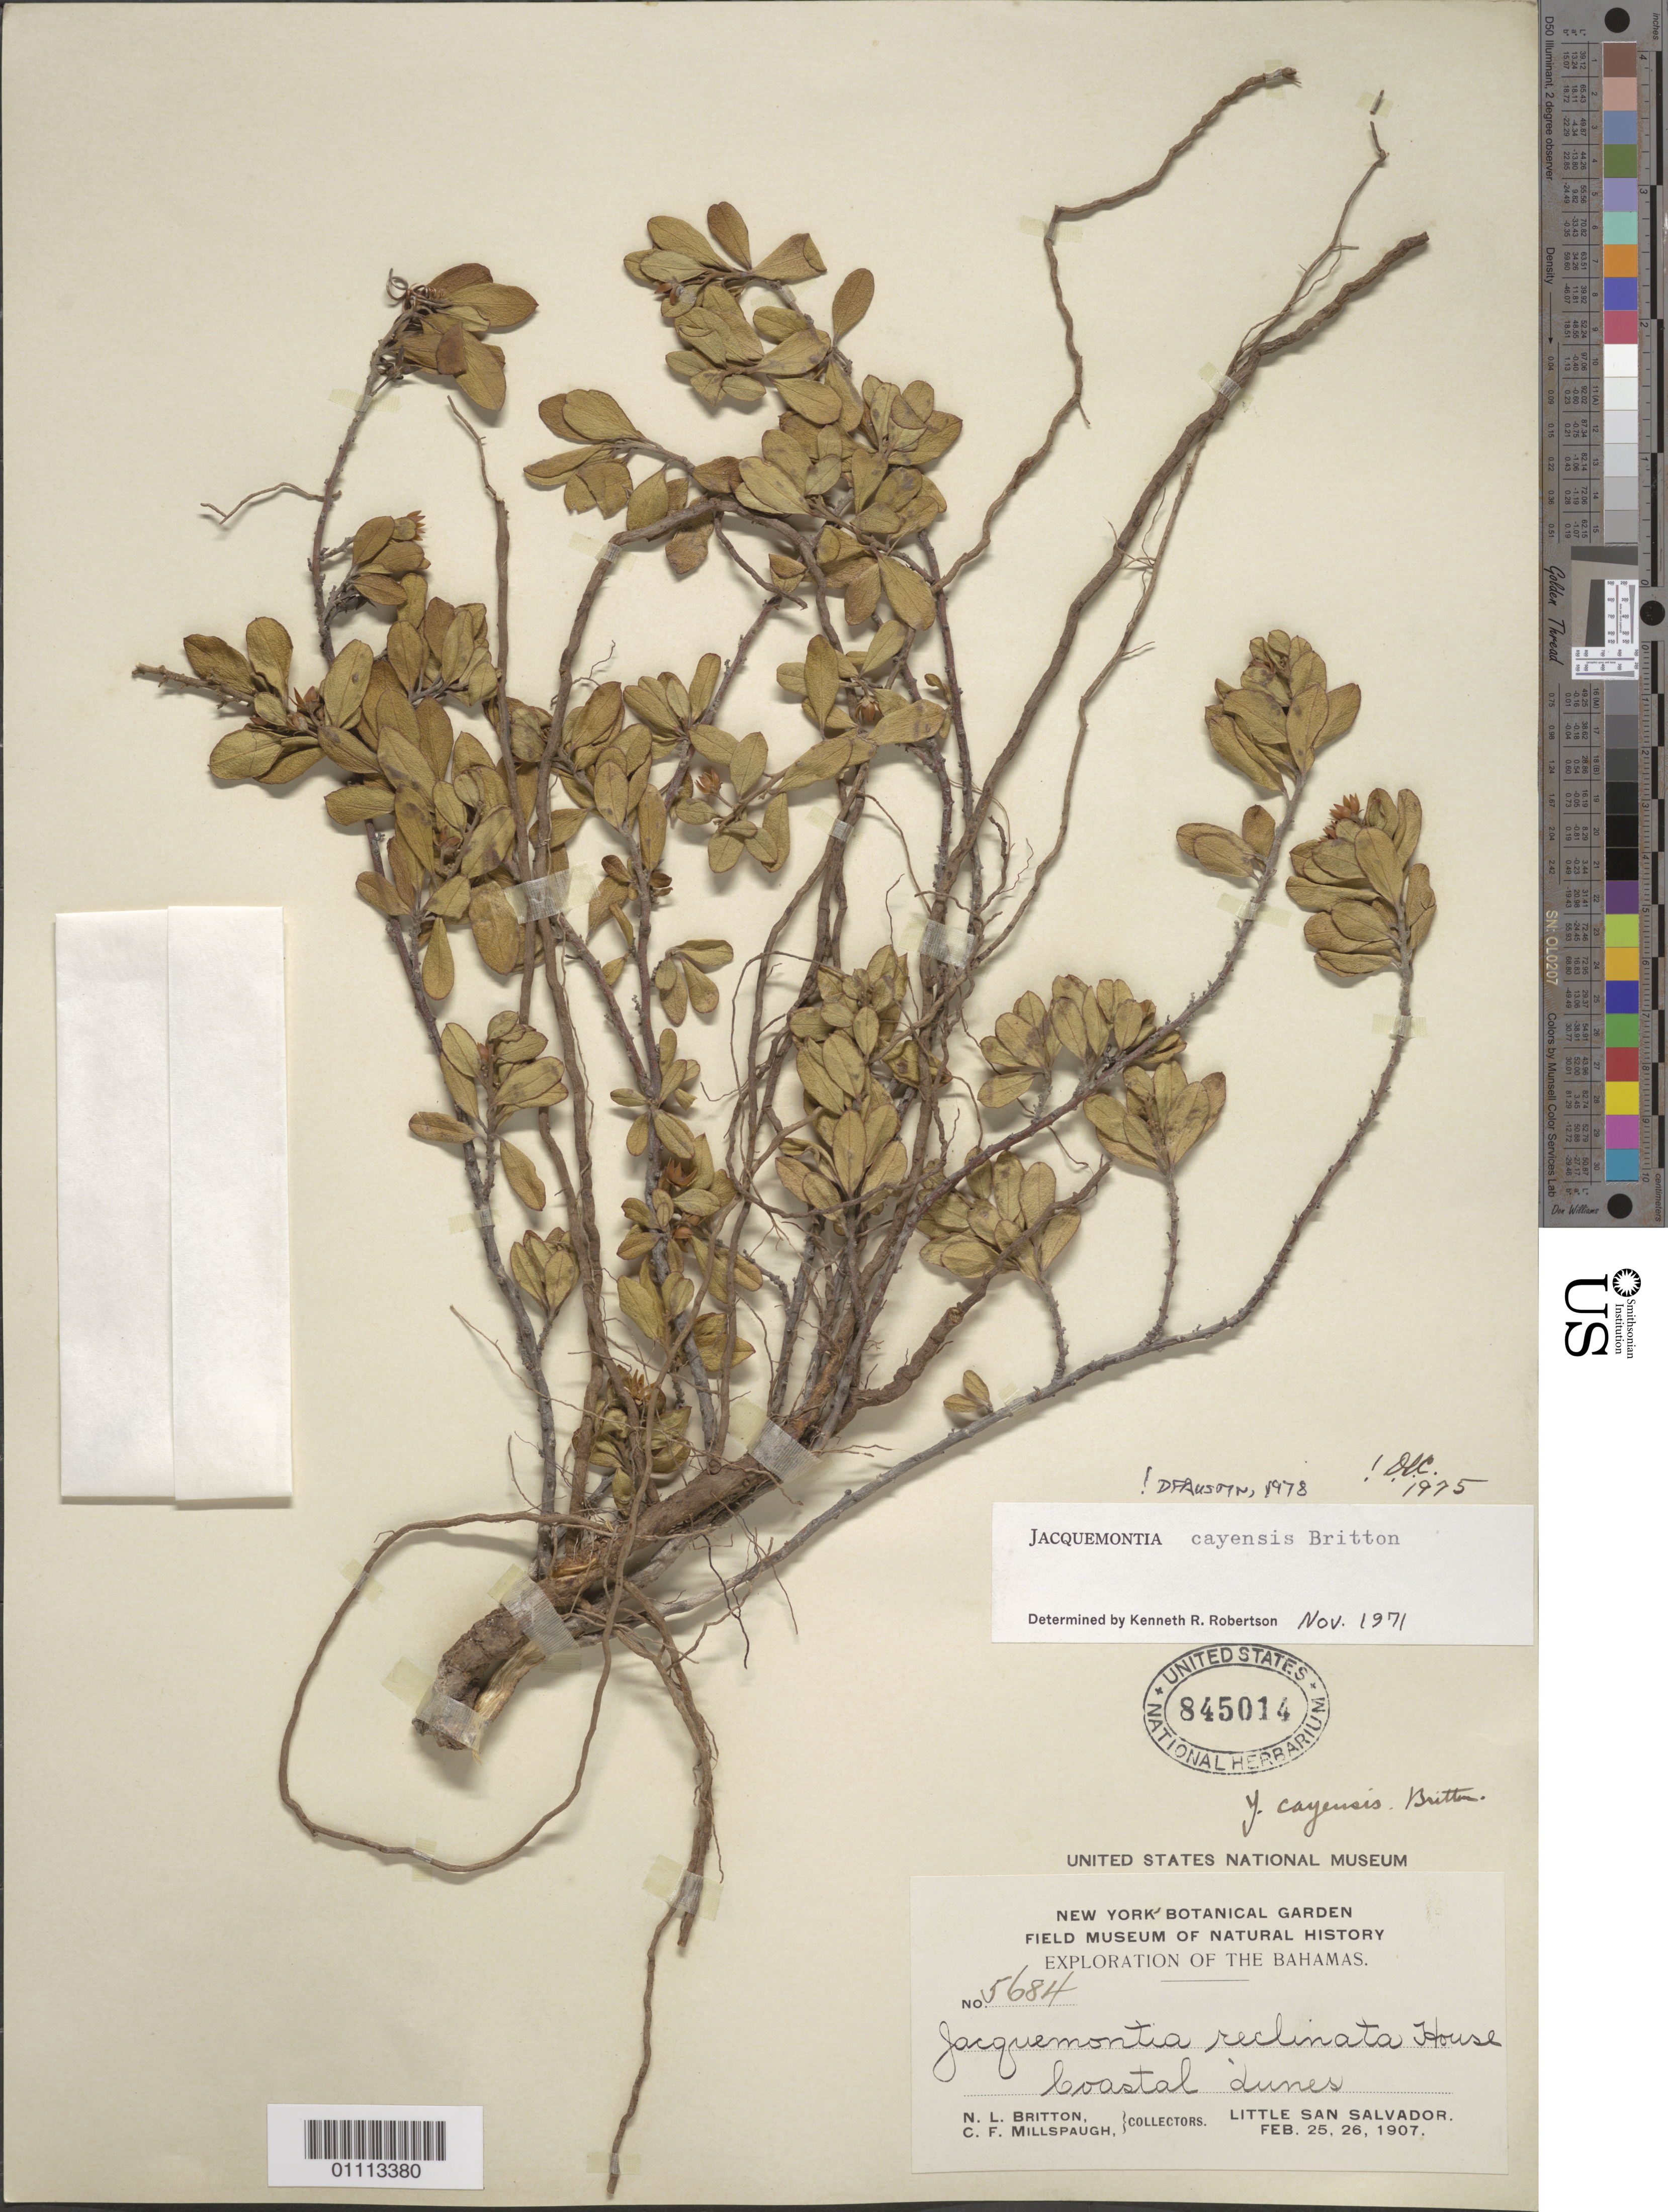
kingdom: Plantae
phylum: Tracheophyta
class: Magnoliopsida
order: Solanales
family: Convolvulaceae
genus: Jacquemontia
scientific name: Jacquemontia cayensis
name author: Britton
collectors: N. Britton & C. F. Millspaugh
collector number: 5684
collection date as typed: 25 Feb 1907 and 26 Feb 1907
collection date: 1907-02-25,1907-02-26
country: Bahamas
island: Cat I.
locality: Little San Salvador. Coastal dunes.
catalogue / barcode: US 845014